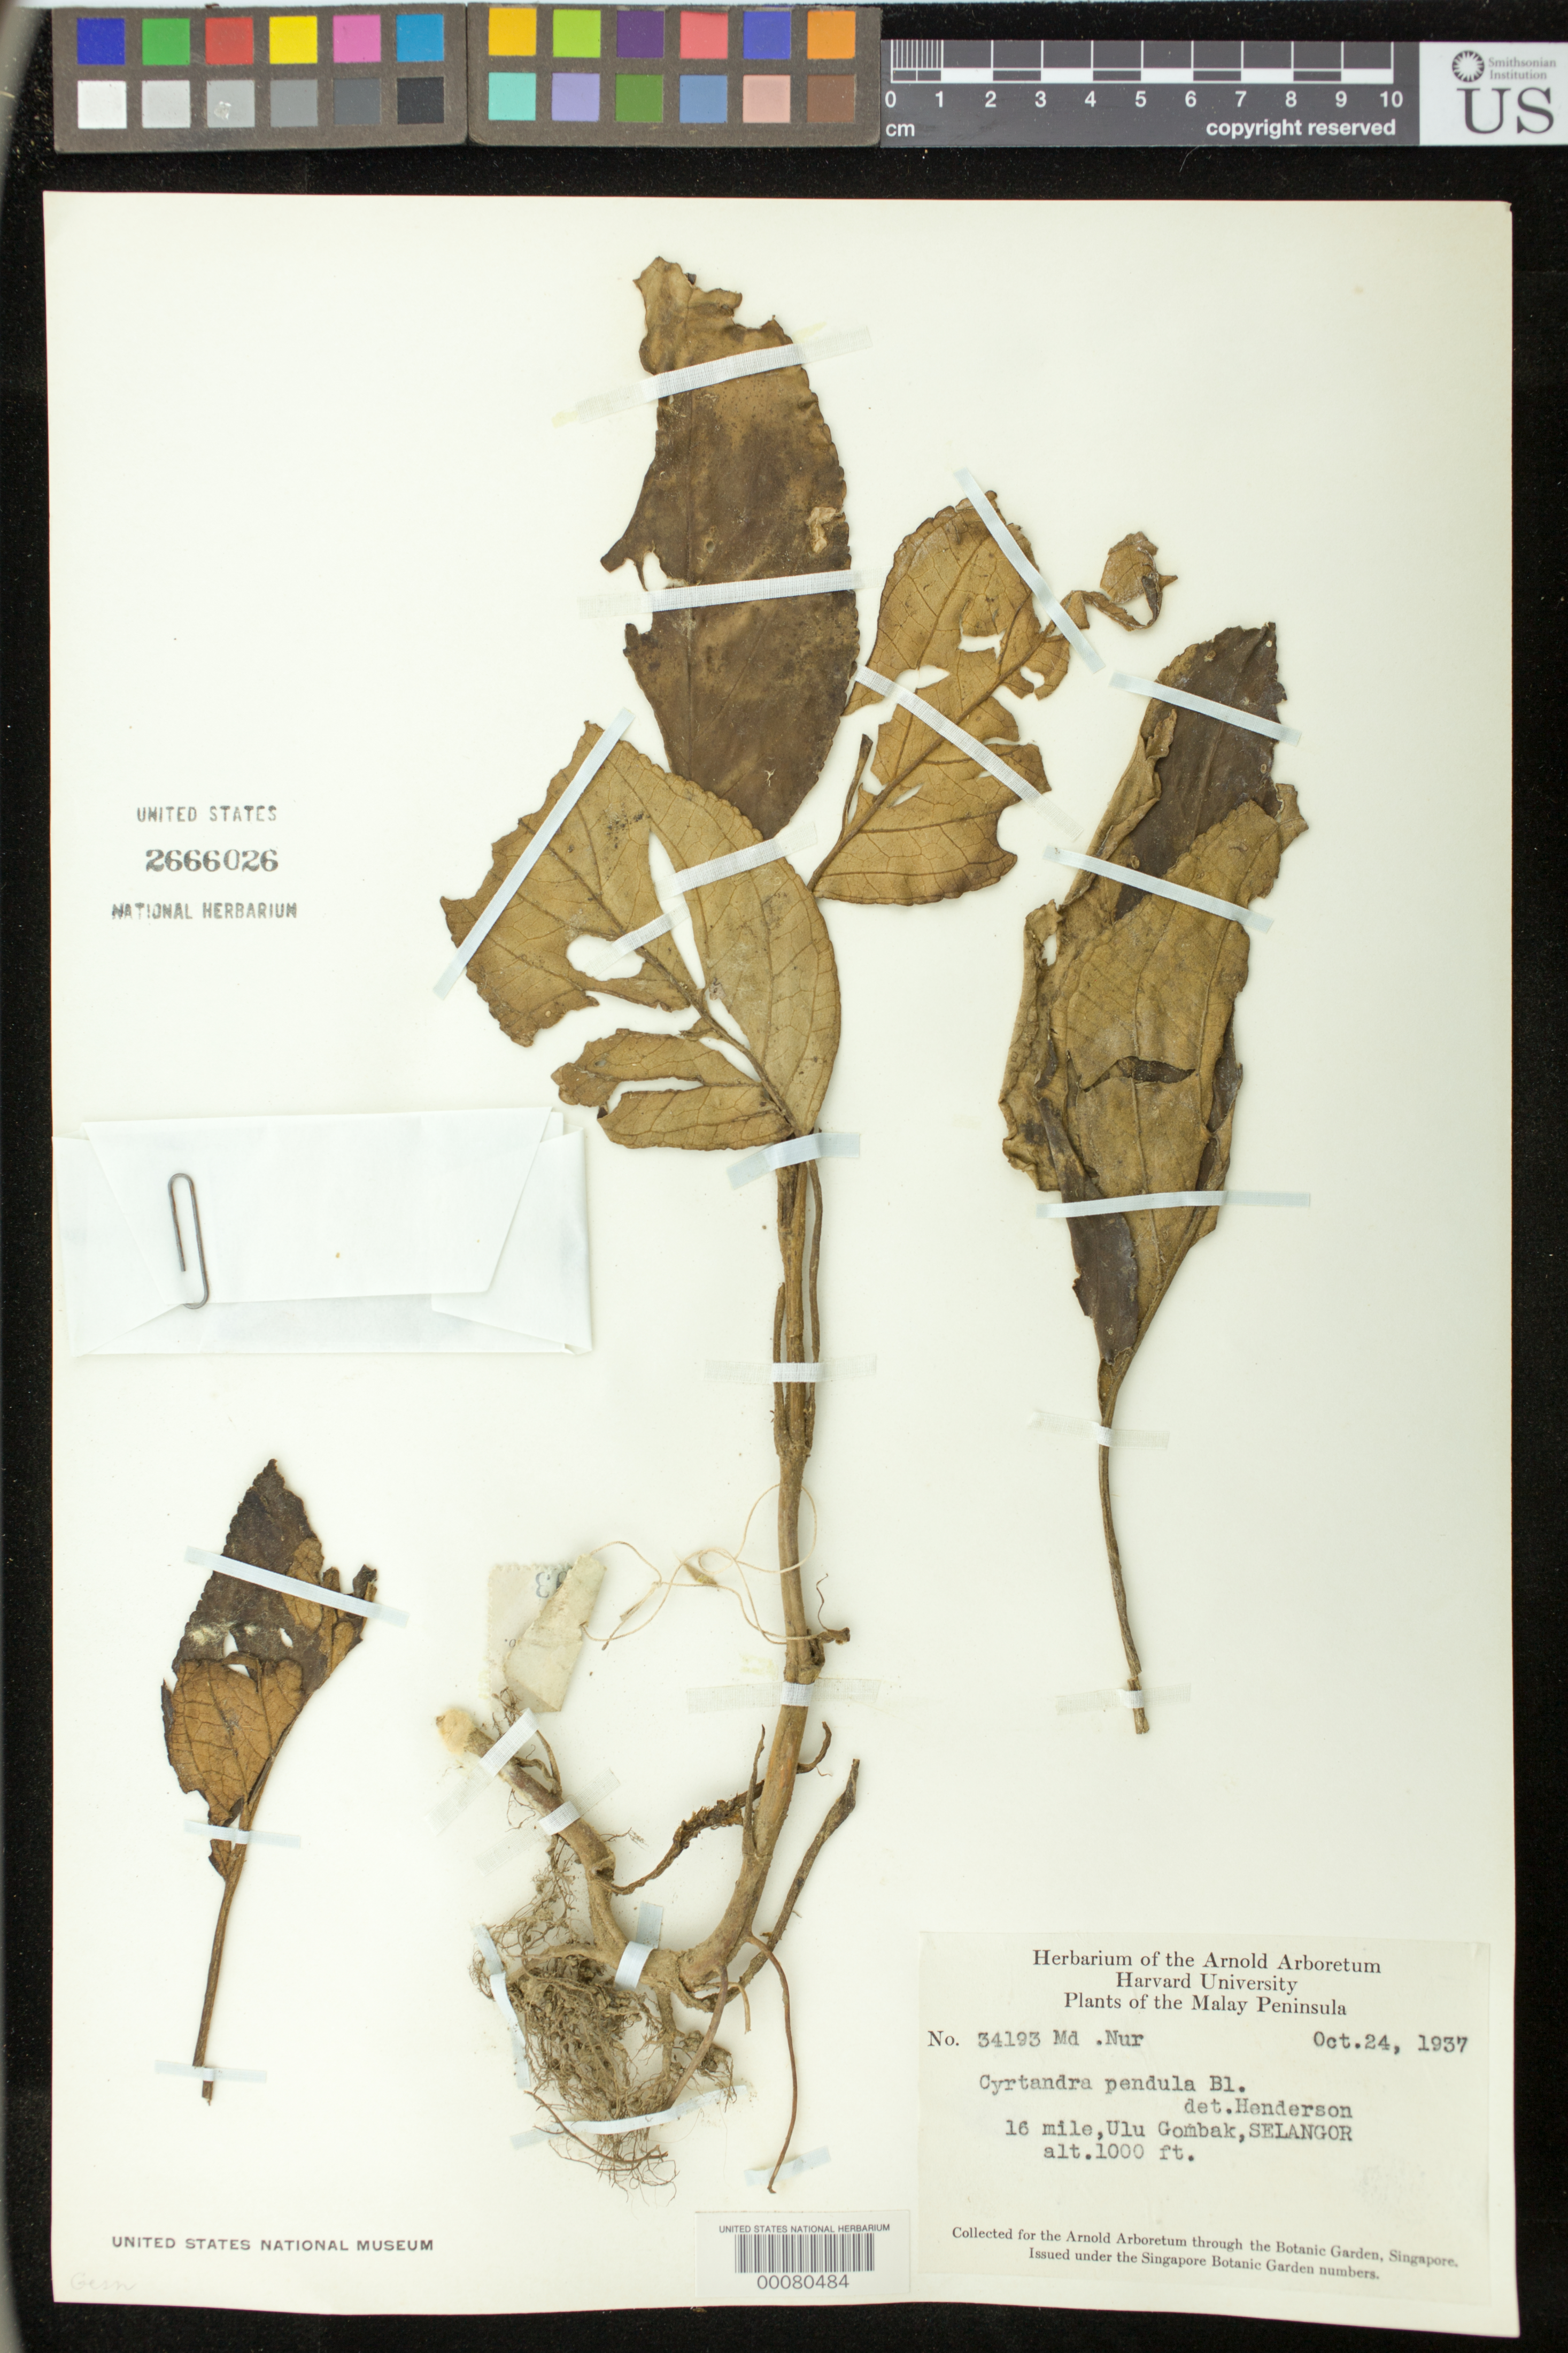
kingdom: Plantae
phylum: Tracheophyta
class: Magnoliopsida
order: Lamiales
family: Gesneriaceae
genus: Cyrtandra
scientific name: Cyrtandra pendula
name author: Blume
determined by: Henderson, --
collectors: M. Nur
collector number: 34193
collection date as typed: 24 Oct 1937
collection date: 1937-10-24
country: Malaysia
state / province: Selangor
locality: Selangor, 16 mile, ulu gombak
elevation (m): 305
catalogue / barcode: US 2666026